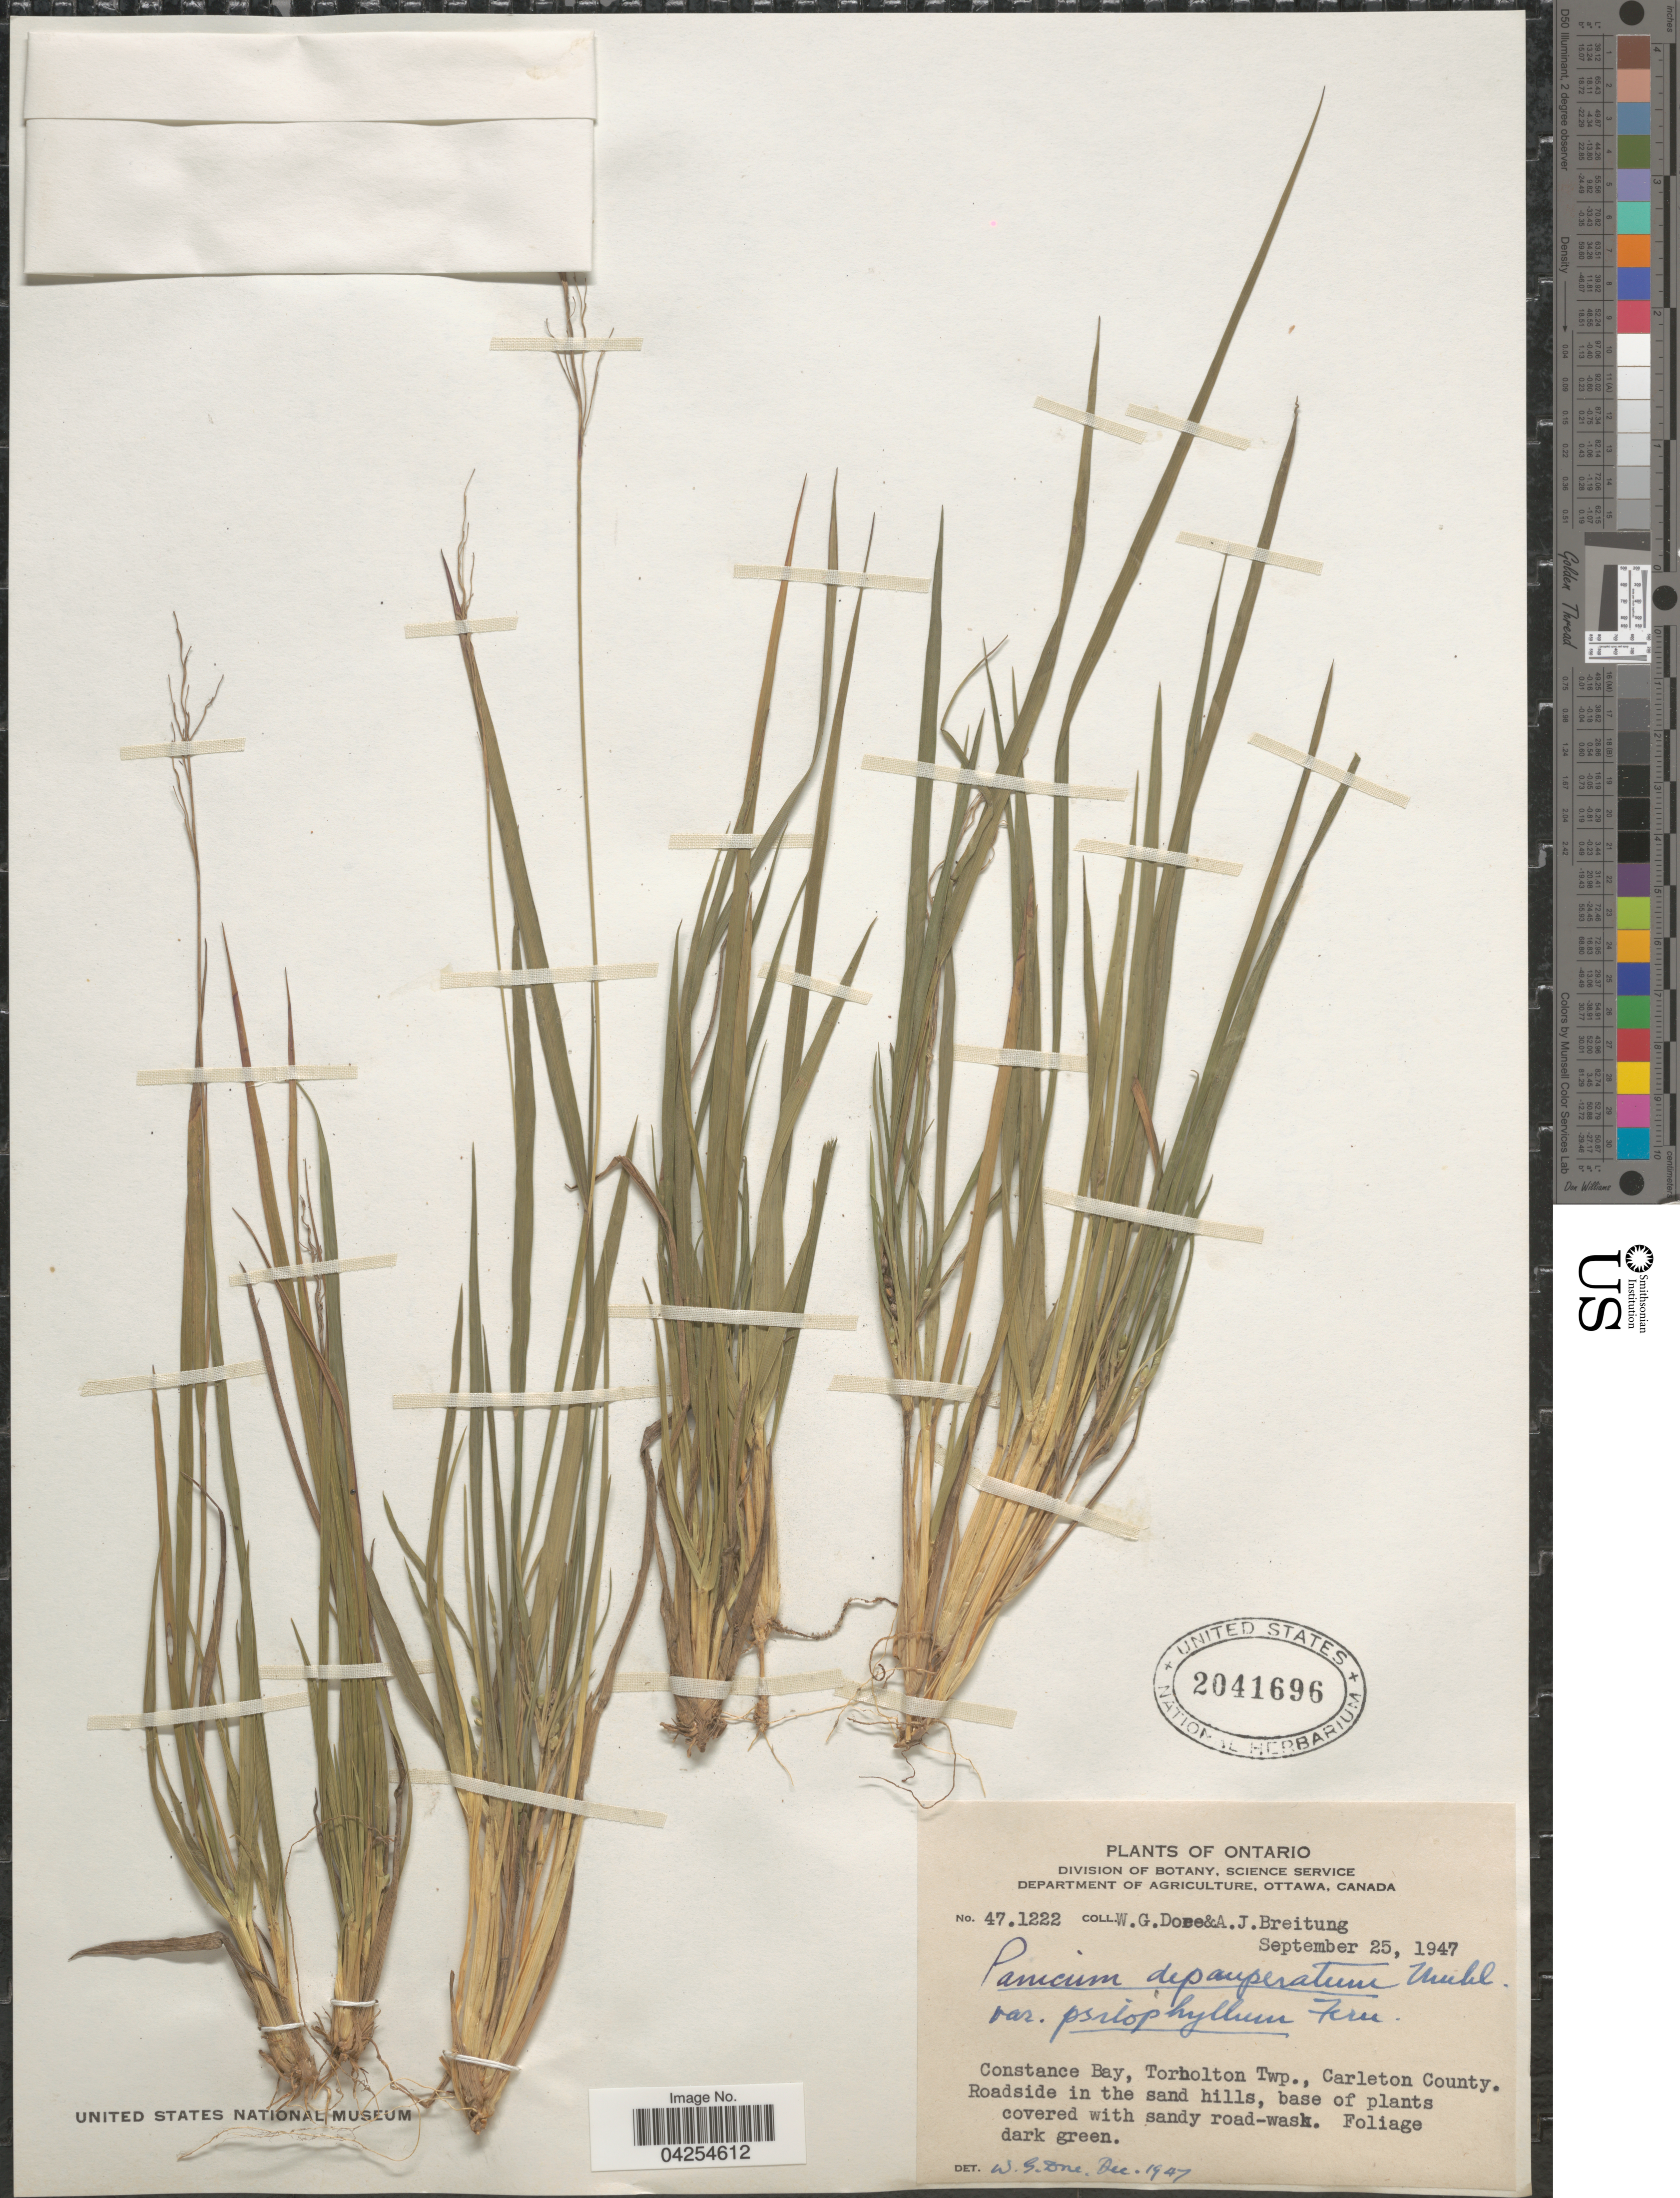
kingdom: Plantae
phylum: Tracheophyta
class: Liliopsida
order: Poales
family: Poaceae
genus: Dichanthelium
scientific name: Dichanthelium depauperatum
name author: (Muhl.) Gould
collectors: W. Dore & A. Breitung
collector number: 471222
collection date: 1947-09-25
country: Canada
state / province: Ontario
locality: Constance Bay, Torholton Twp., Carleton County.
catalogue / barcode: US 2041696